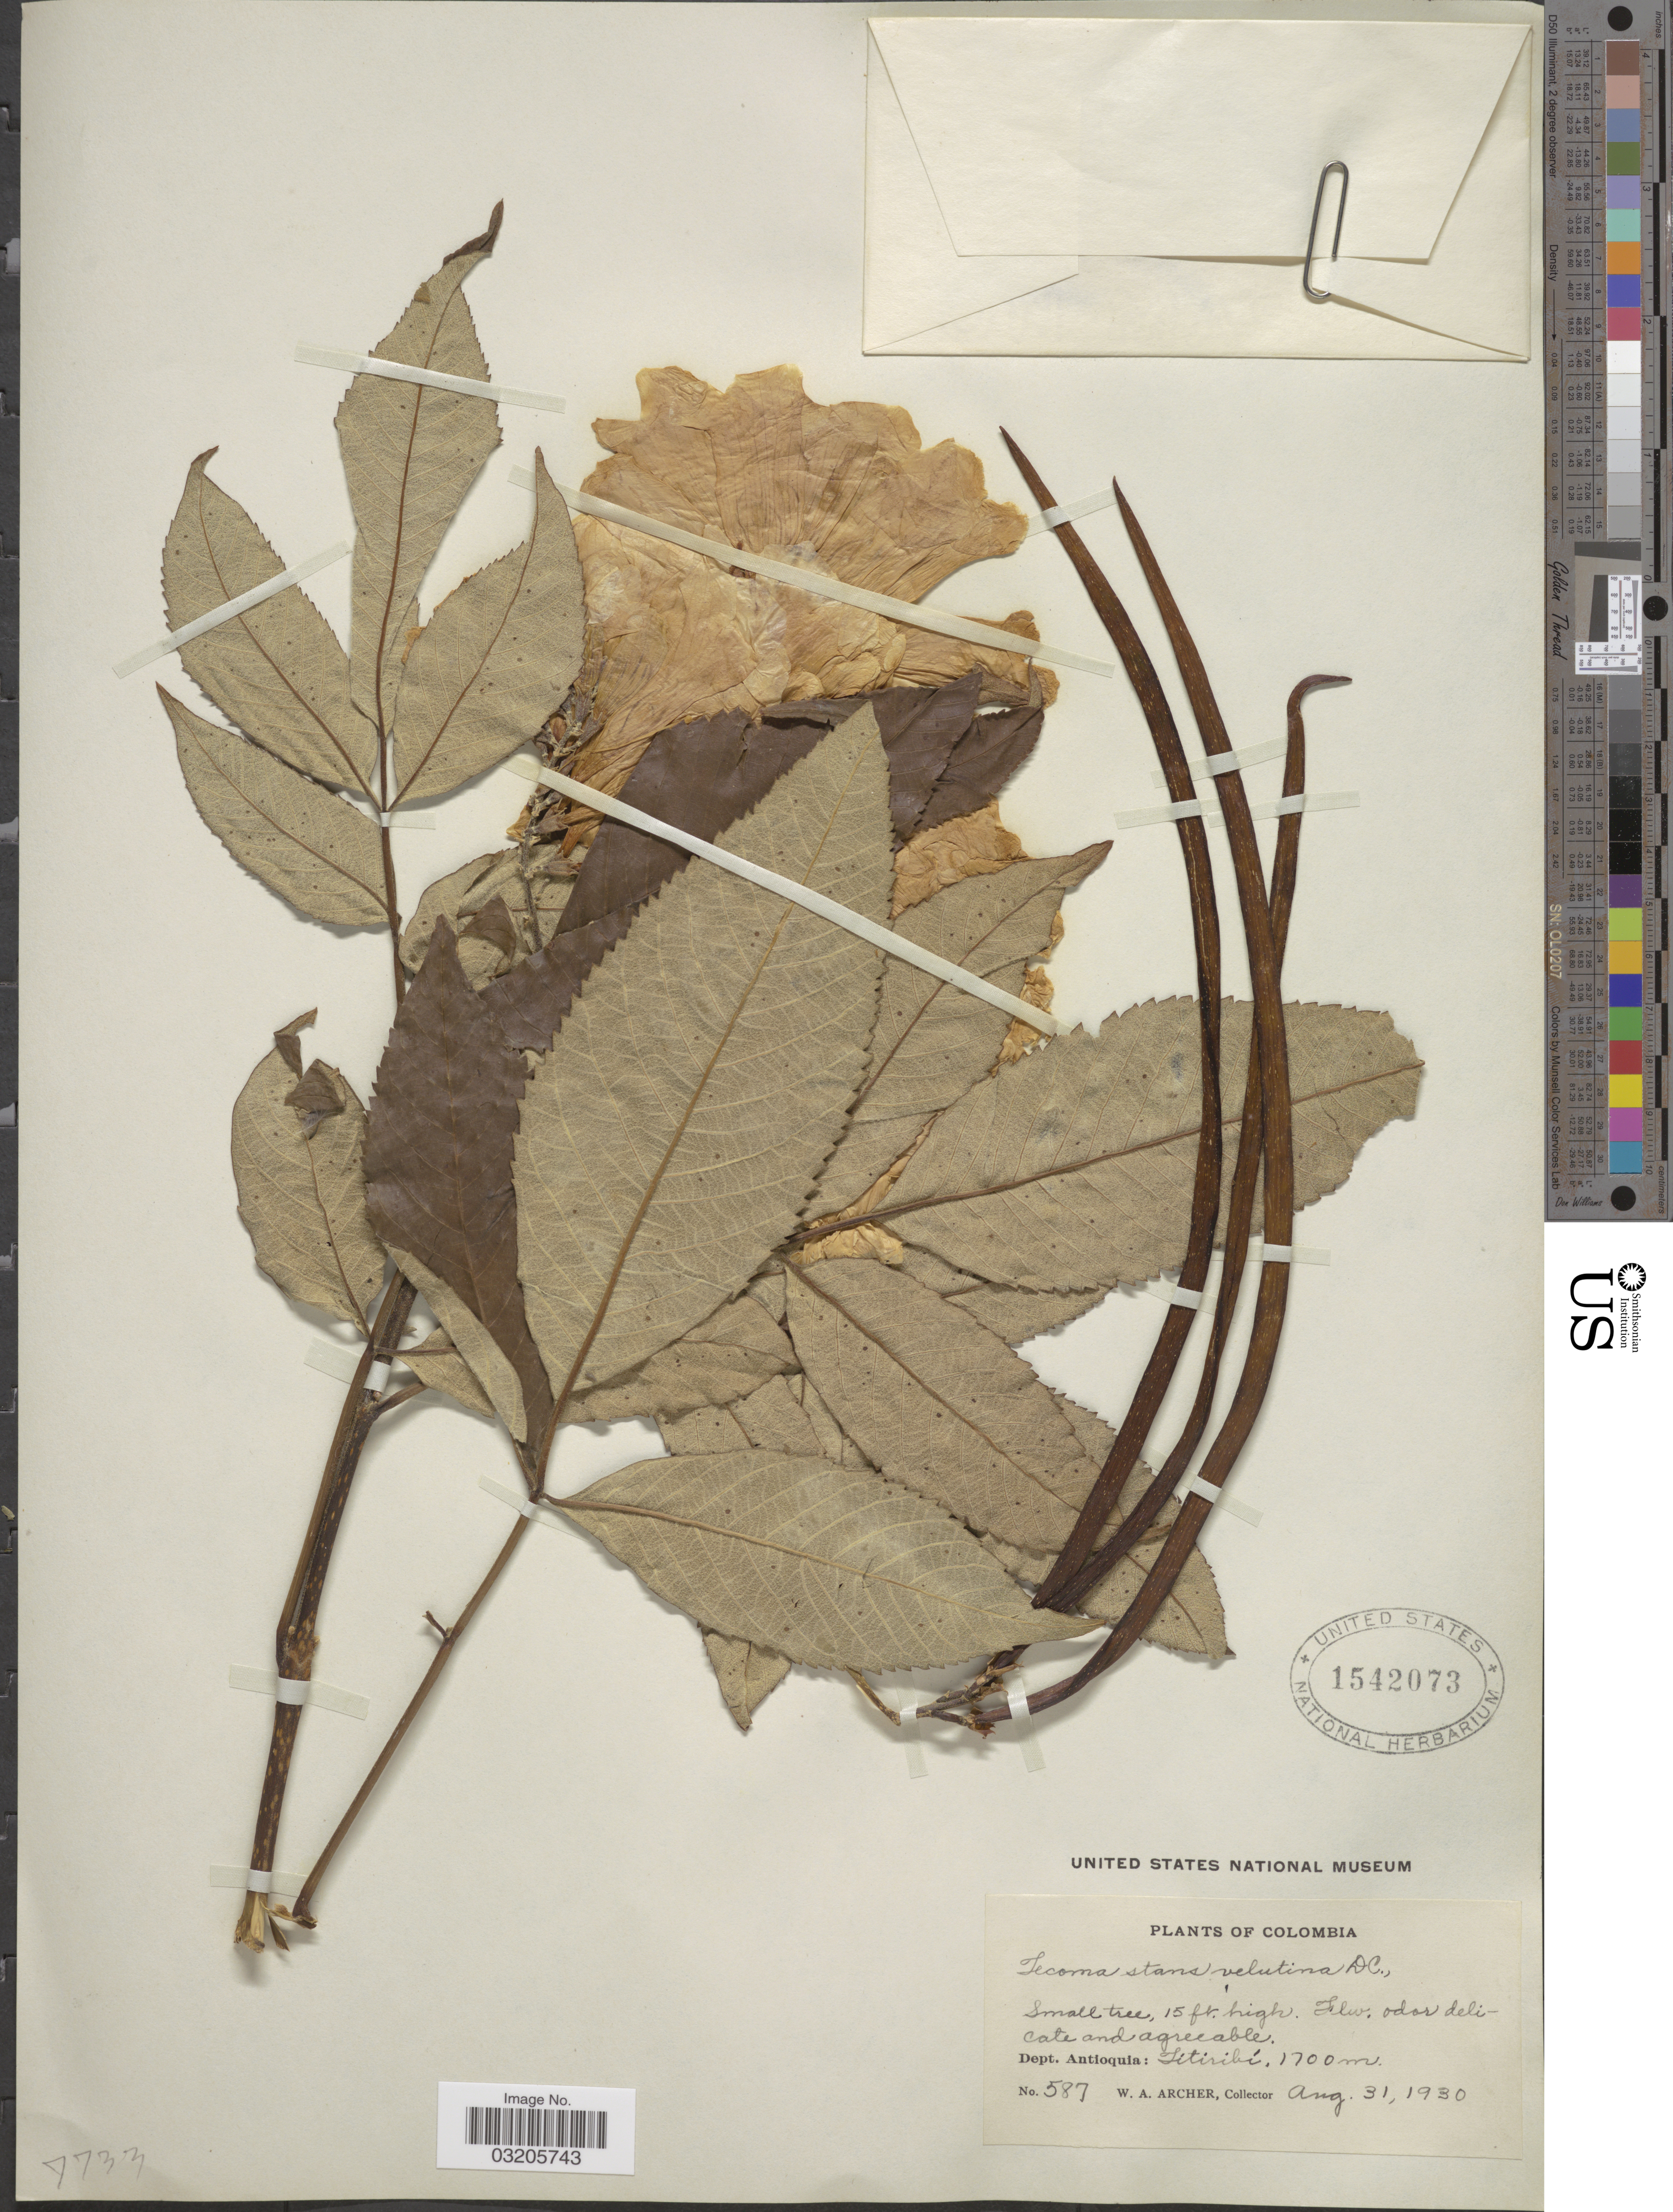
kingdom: Plantae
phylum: Tracheophyta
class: Magnoliopsida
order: Lamiales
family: Bignoniaceae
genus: Tecoma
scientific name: Tecoma stans var. velutina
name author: DC.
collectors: W. Archer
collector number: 587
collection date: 1930-08-31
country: Colombia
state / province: Antioquia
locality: Dept. Antioquia: Titiribí.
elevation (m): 1700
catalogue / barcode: US 1542073